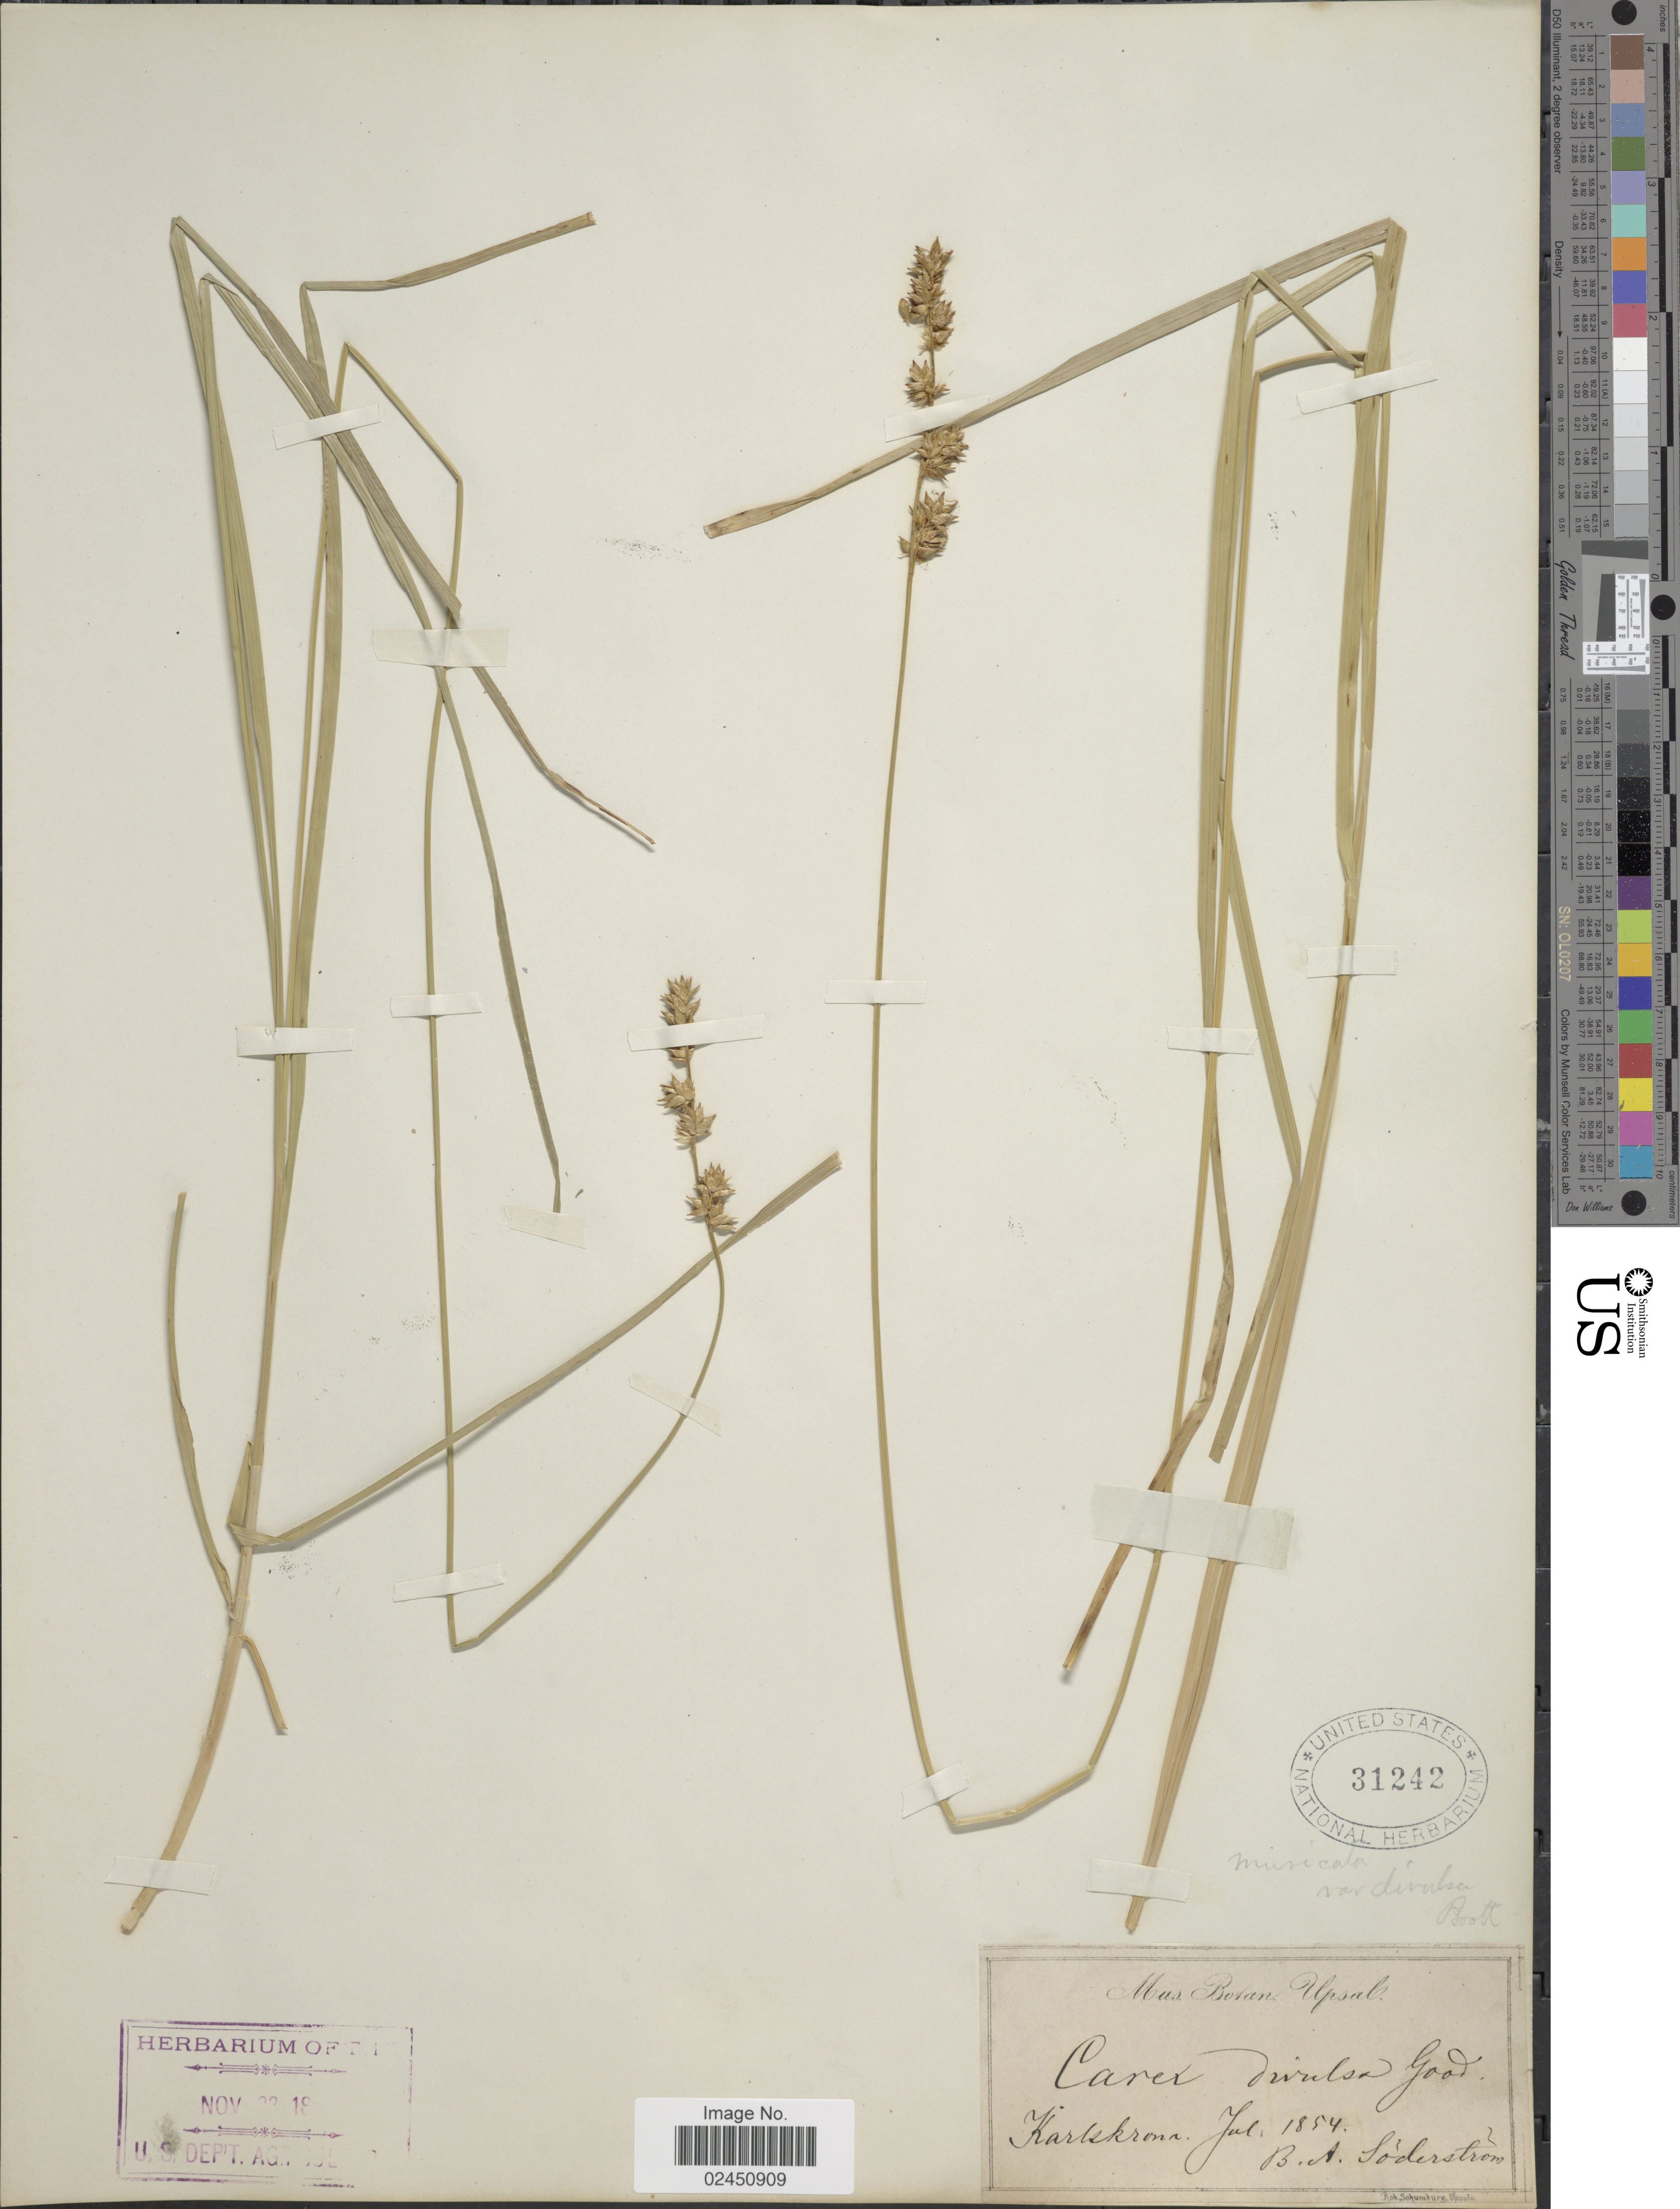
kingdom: Plantae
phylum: Tracheophyta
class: Liliopsida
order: Poales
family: Cyperaceae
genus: Carex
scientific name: Carex muricata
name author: L.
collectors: B. A. Söderström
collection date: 1854-07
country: Sweden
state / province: Blekinge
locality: Karlskrona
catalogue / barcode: US 31242